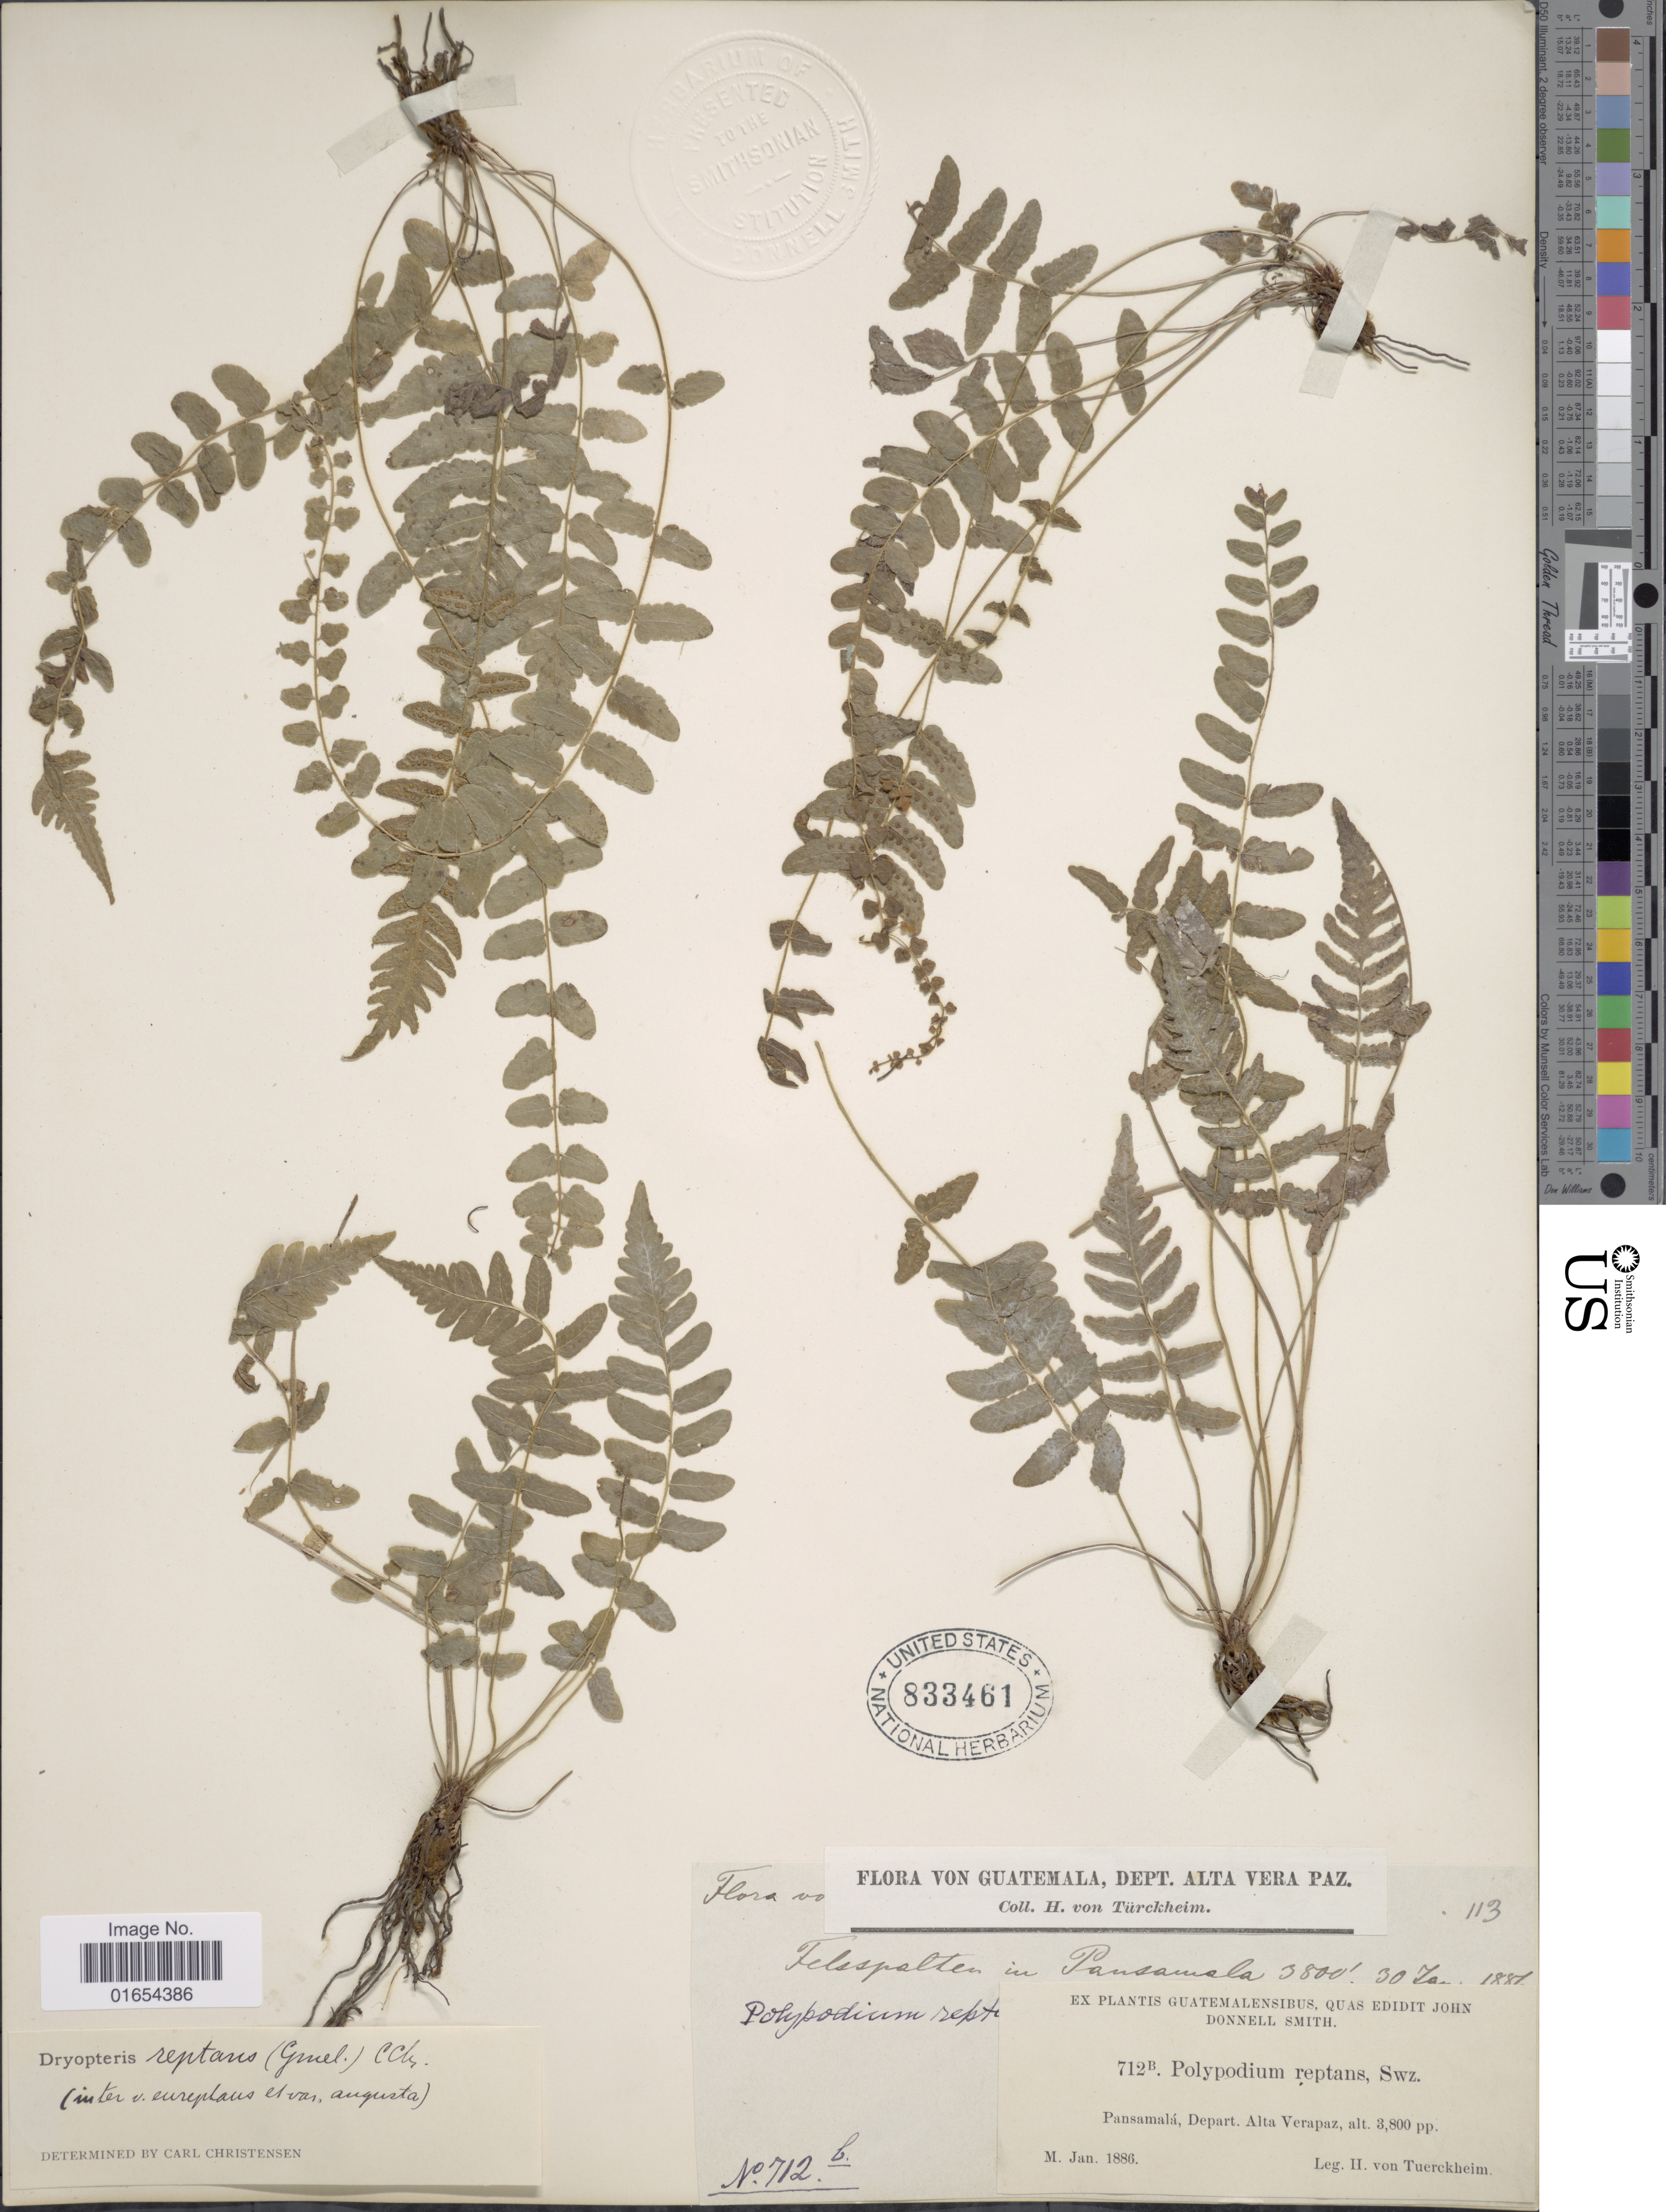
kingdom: Plantae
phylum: Tracheophyta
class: Polypodiopsida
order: Polypodiales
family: Thelypteridaceae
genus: Goniopteris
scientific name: Goniopteris reptans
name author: (J.F. Gmel.) C. Presl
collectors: H. von Türckheim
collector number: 712B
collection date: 1886-01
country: Guatemala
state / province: Alta Verapaz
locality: Pansamala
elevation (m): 1158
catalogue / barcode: US 833461